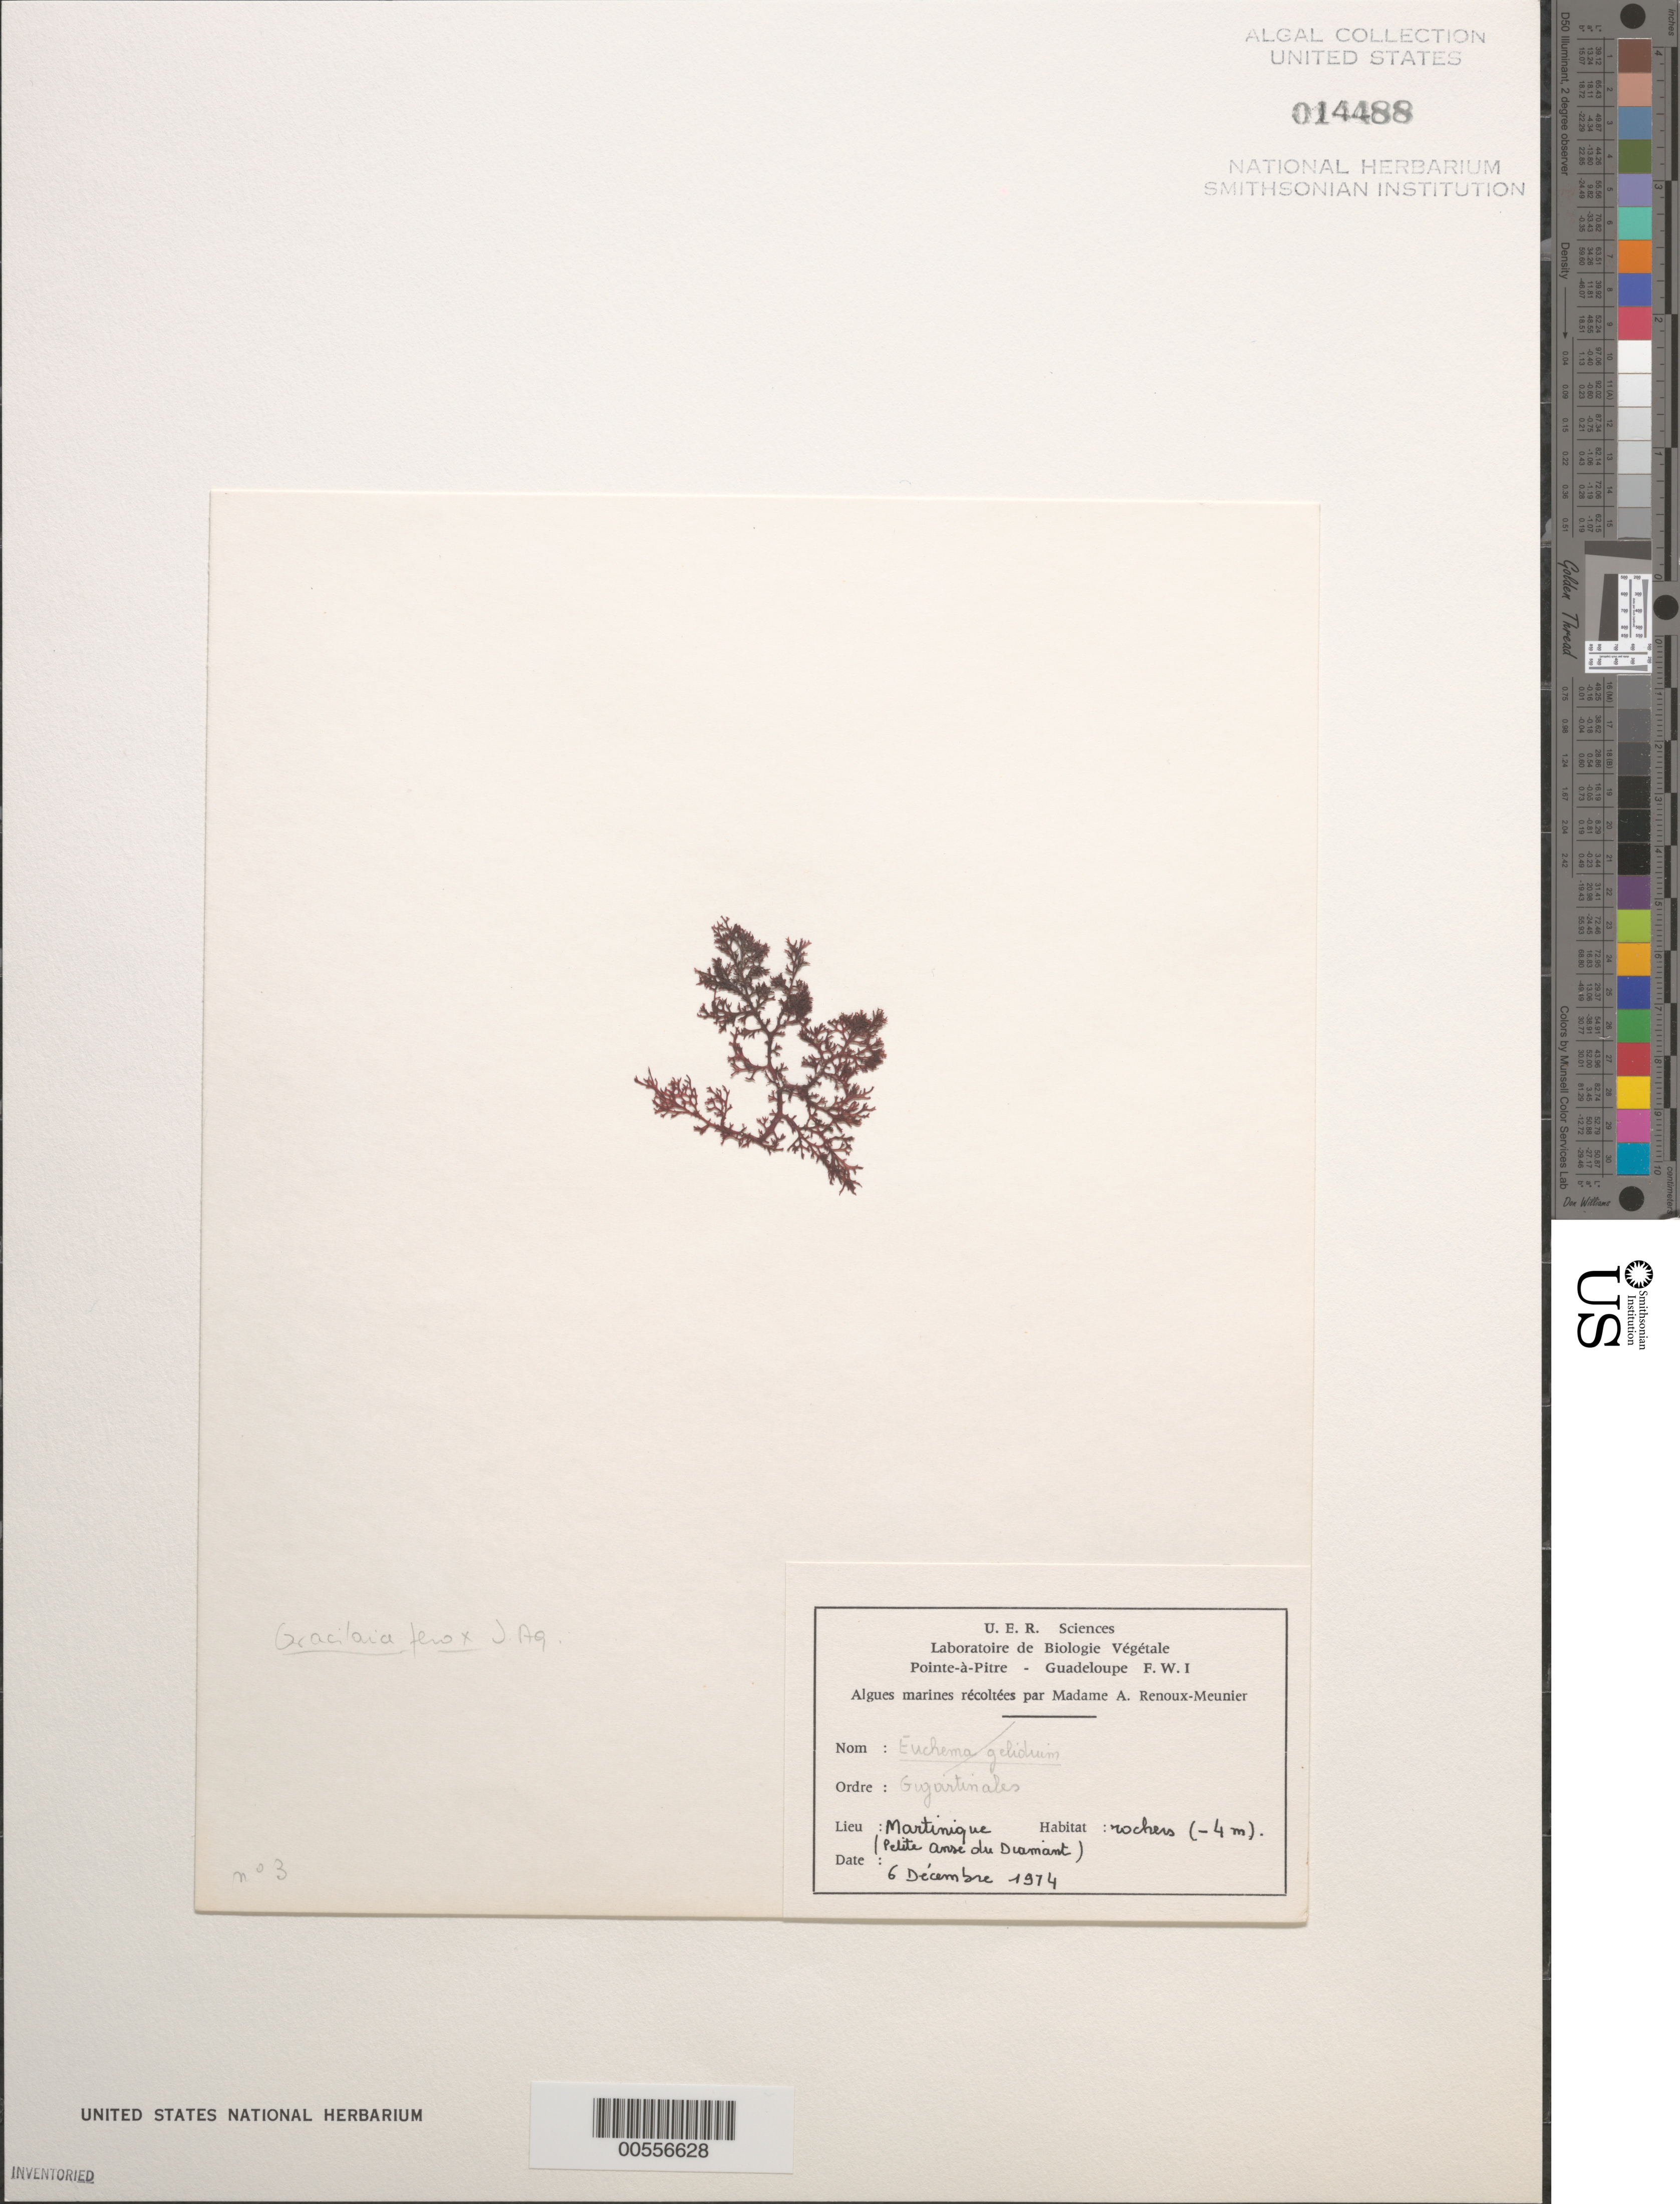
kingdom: Plantae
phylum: Rhodophyta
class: Florideophyceae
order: Gracilariales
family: Gracilariaceae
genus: Gracilaria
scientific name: Gracilaria ferox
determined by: Fredericq, S.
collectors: A. Renoux-Meunier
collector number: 3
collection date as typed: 06 Dec 1974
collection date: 1974-12-06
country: Martinique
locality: Petite Anse du Diamant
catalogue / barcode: US 14488